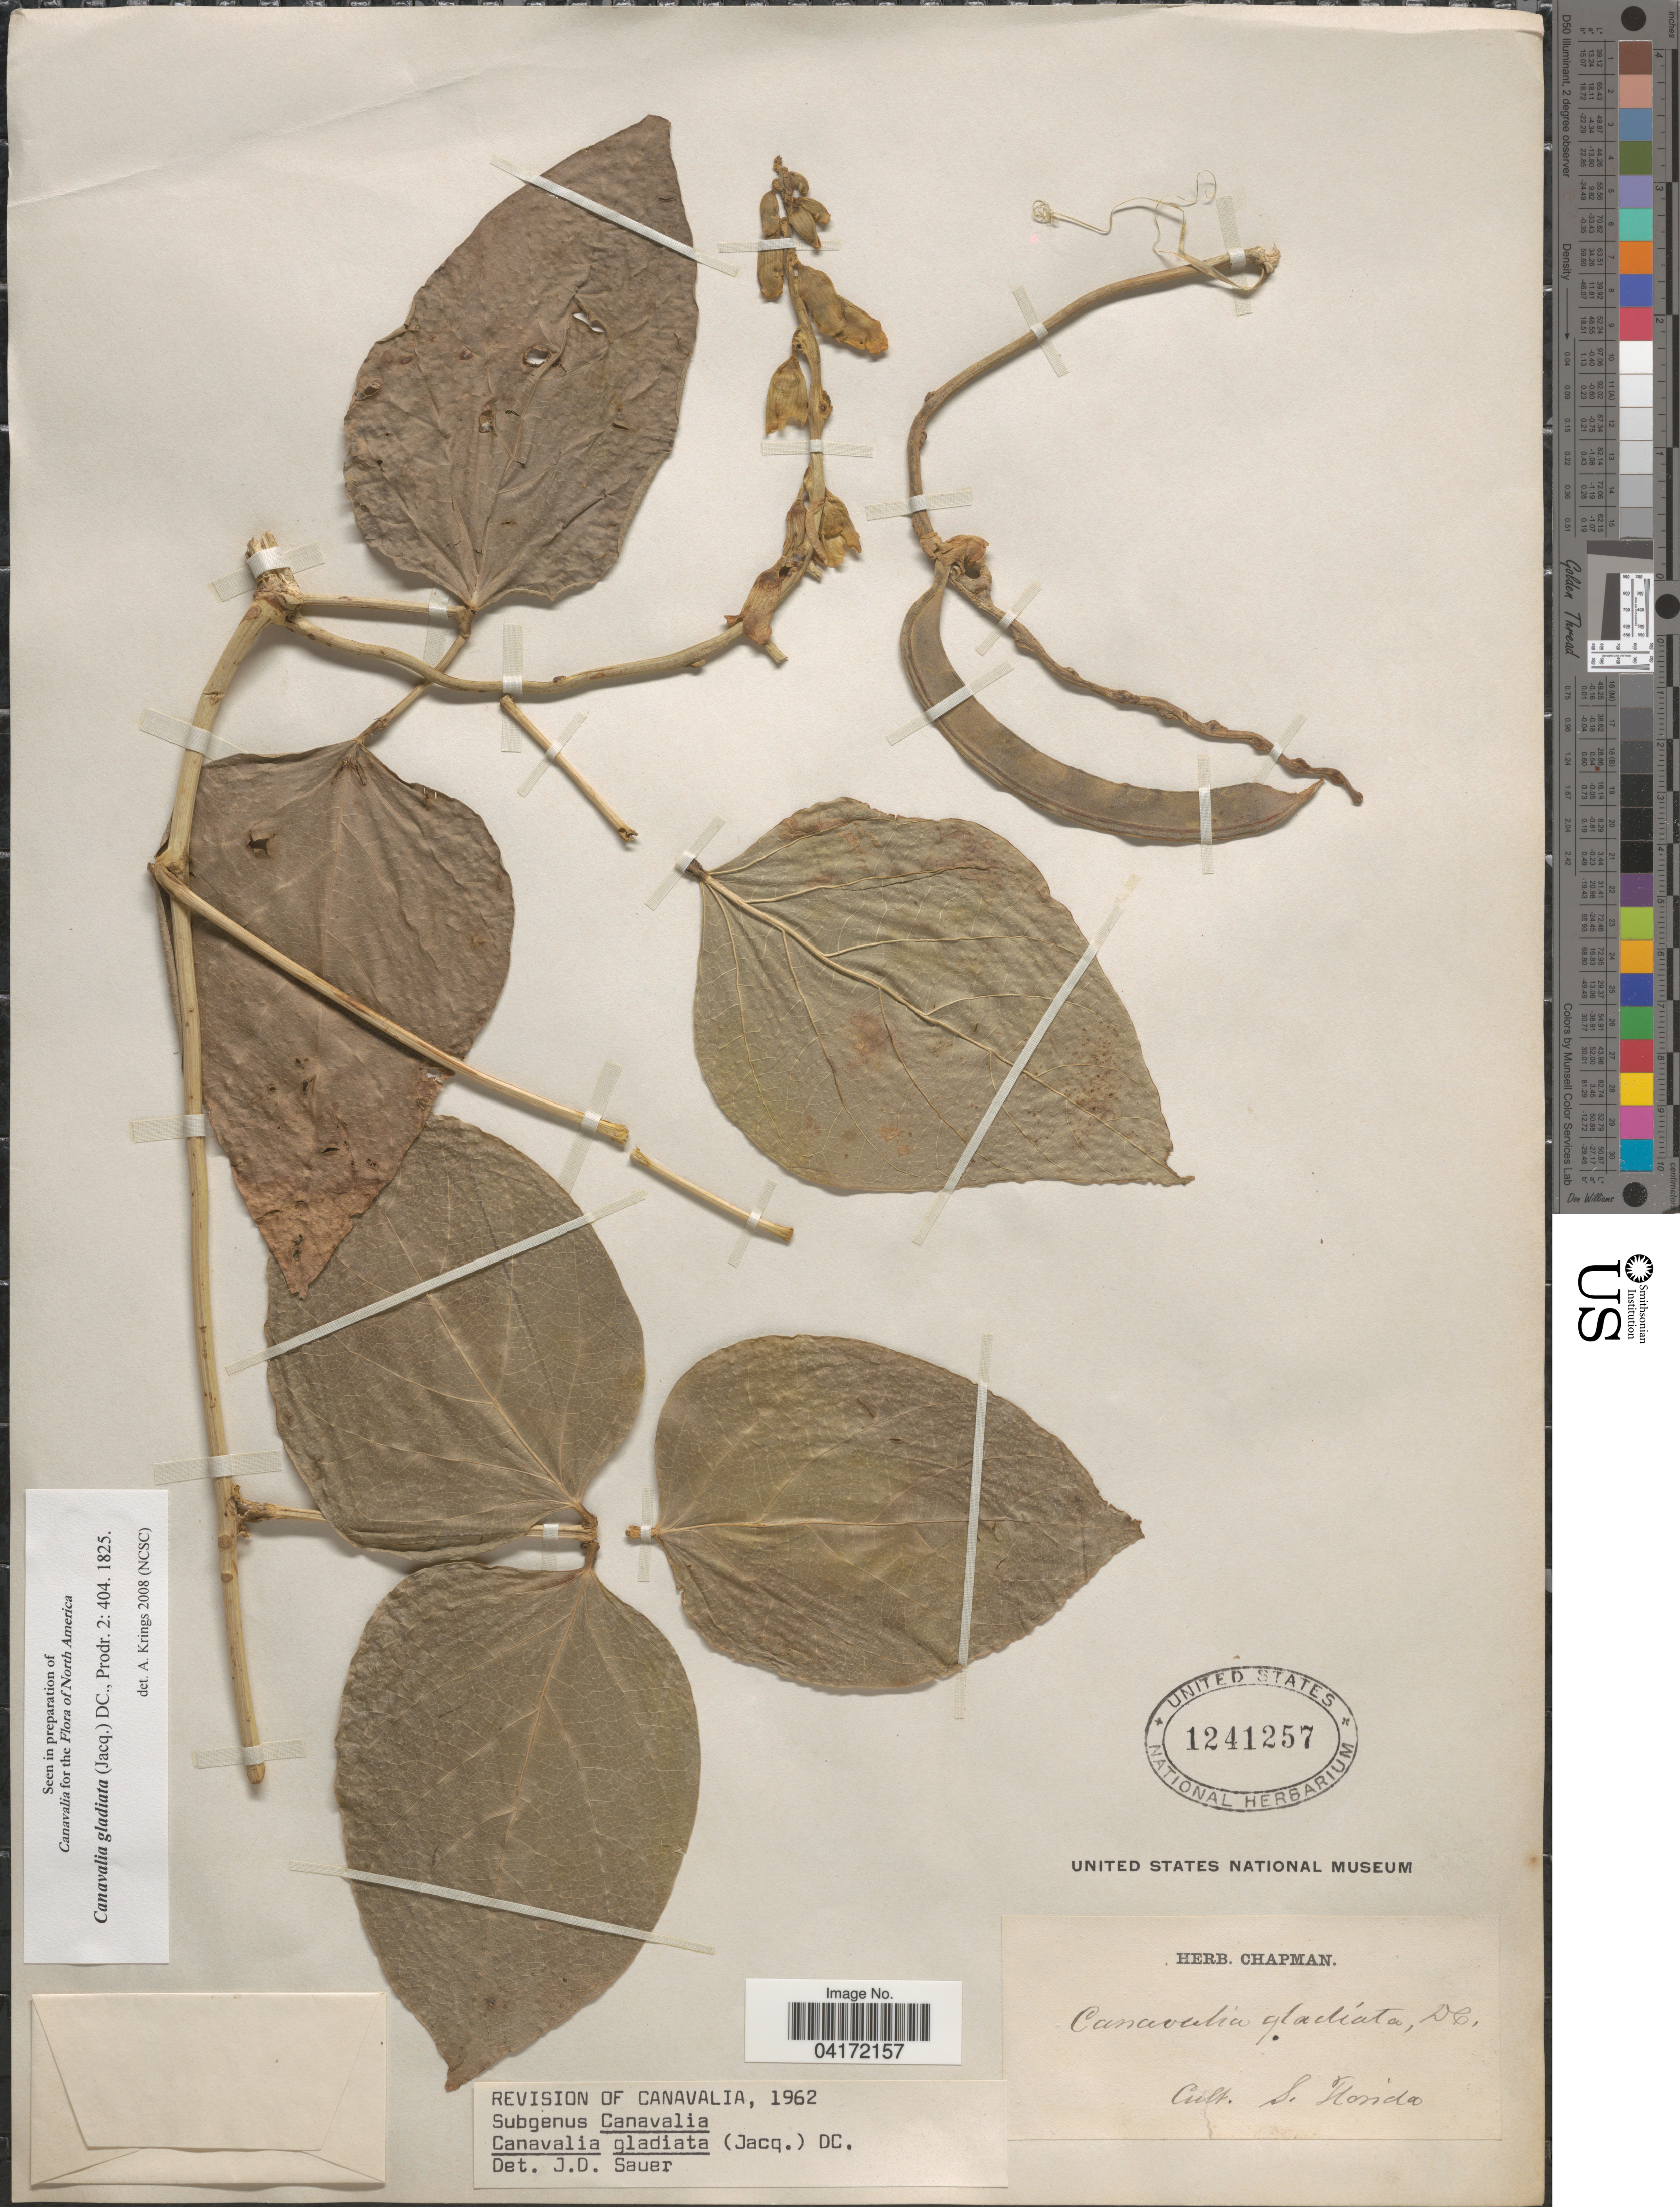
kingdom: Plantae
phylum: Tracheophyta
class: Magnoliopsida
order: Fabales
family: Fabaceae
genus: Canavalia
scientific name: Canavalia gladiata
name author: (Jacq.) DC.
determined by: Krings, A.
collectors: ex herb. Chapman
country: United States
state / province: Florida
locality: Cult. S. Florida.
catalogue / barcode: US 1241257